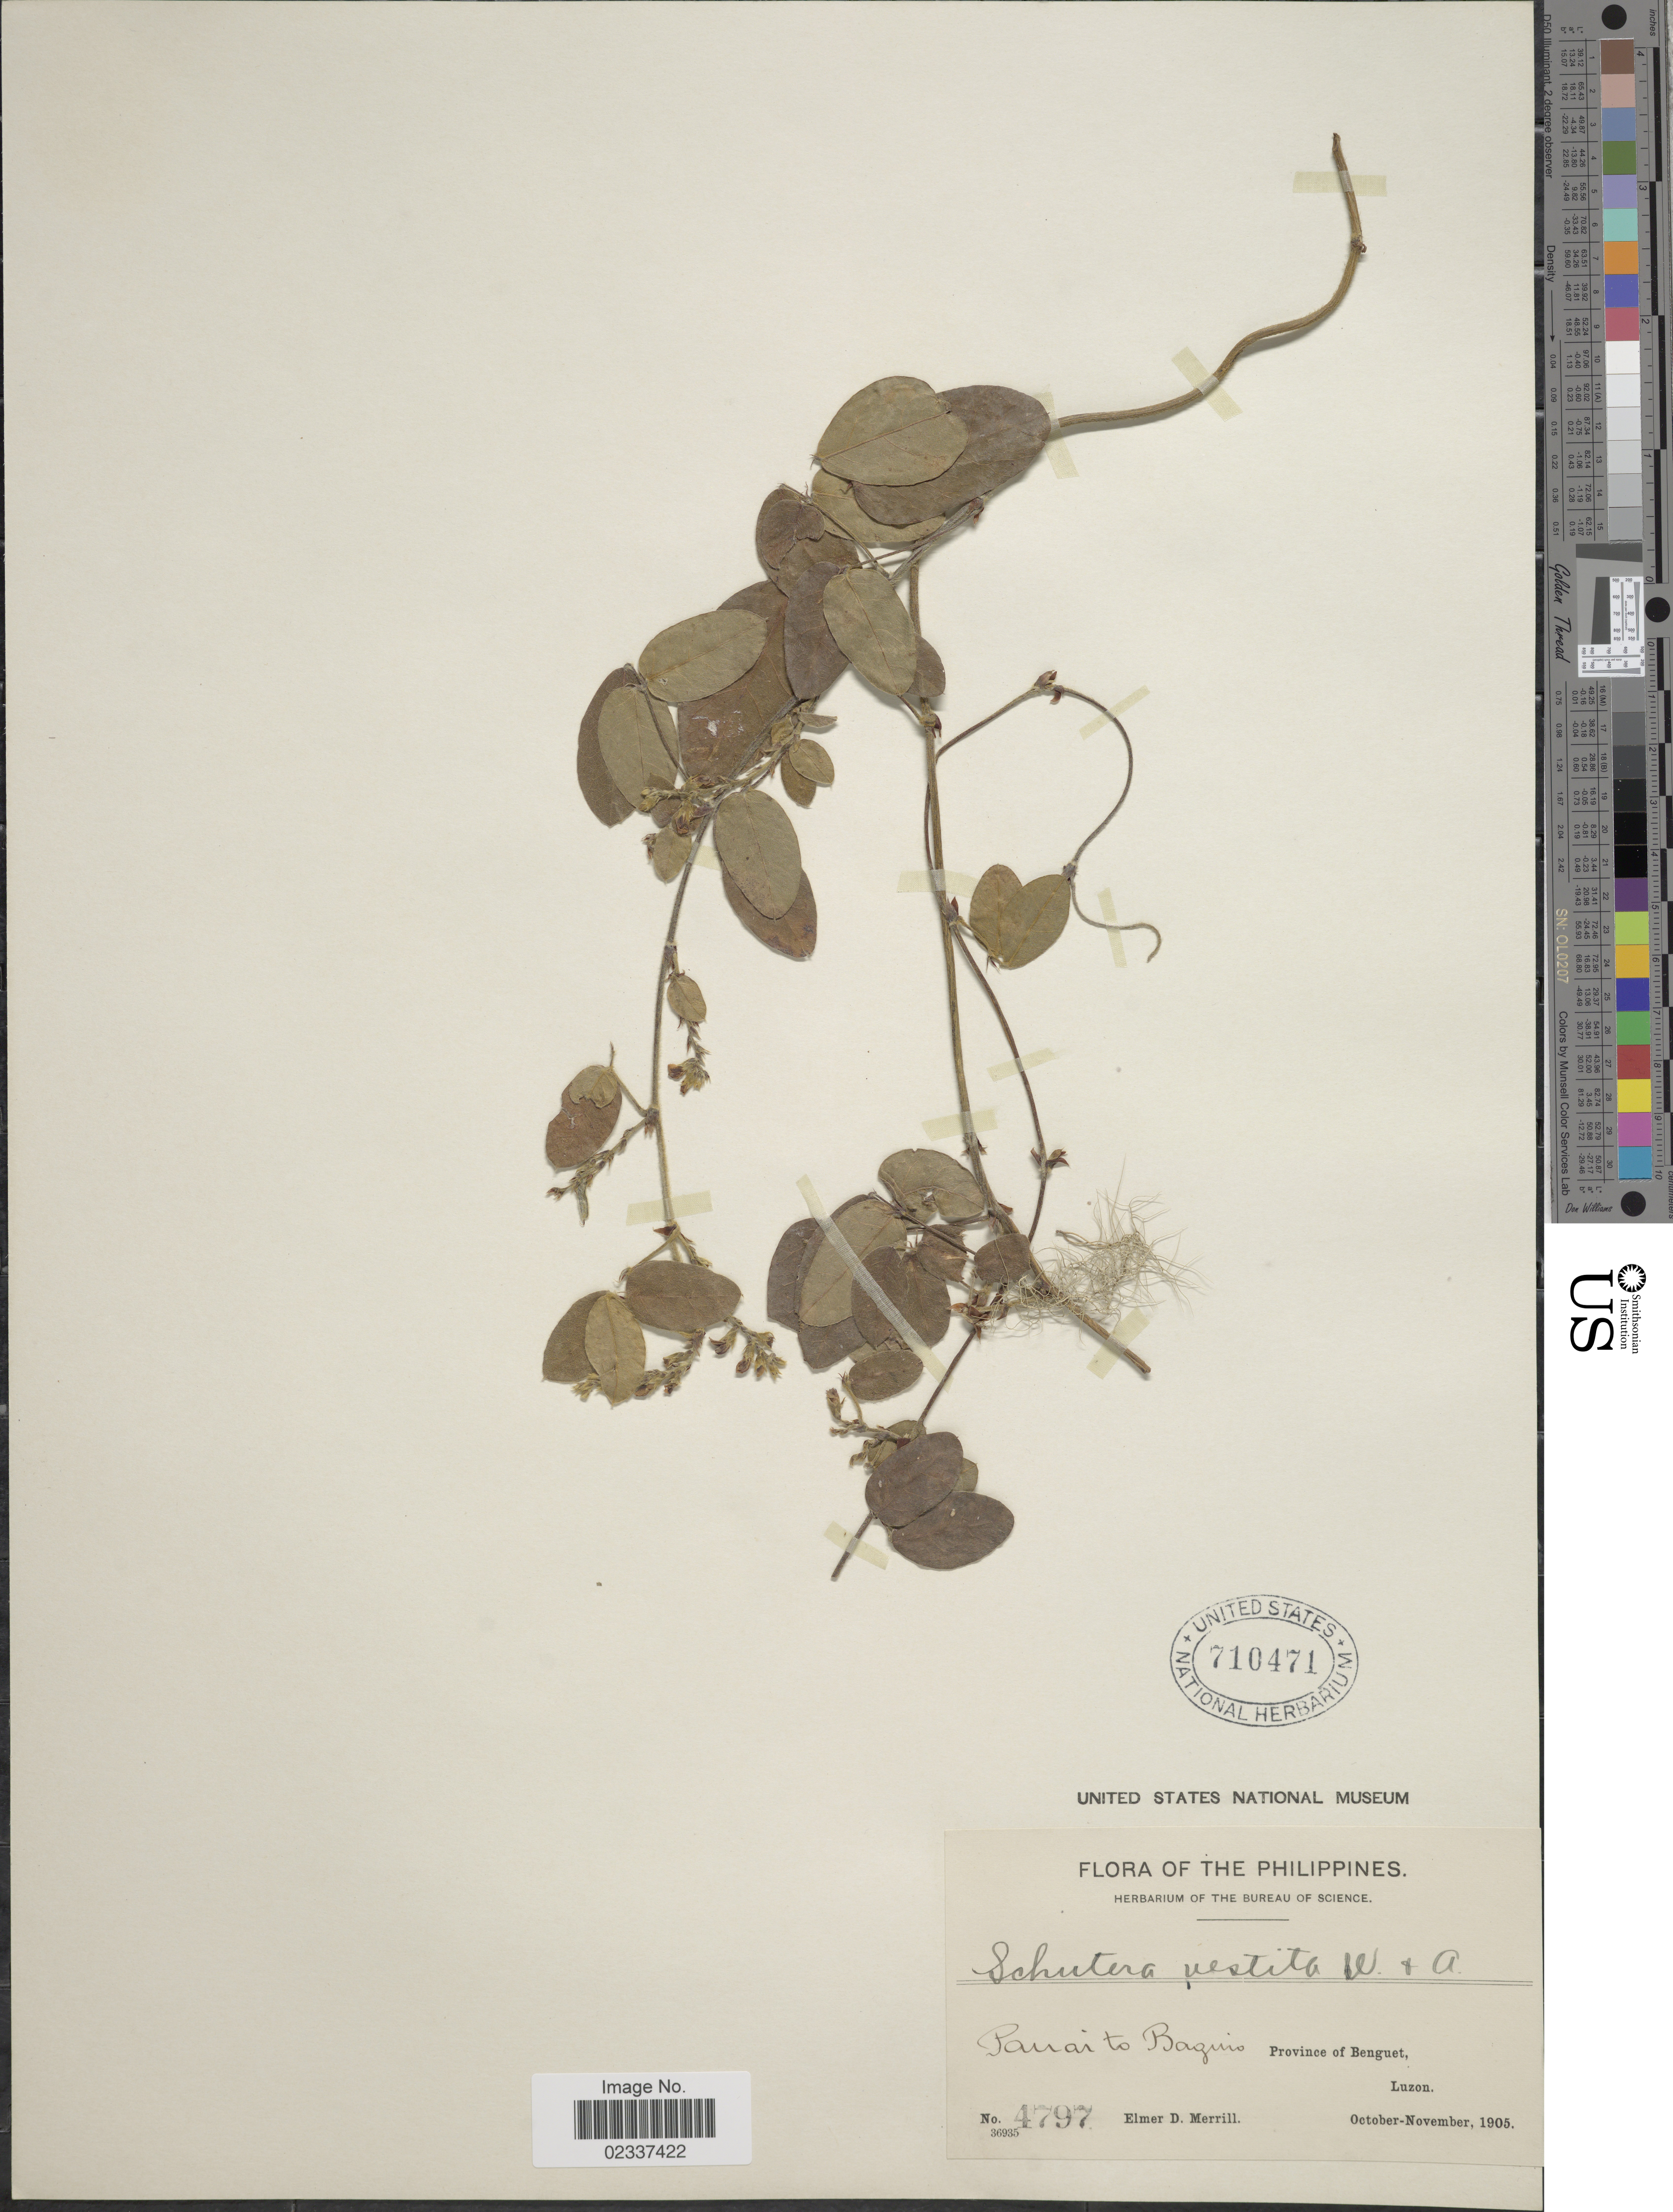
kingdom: Plantae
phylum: Tracheophyta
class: Magnoliopsida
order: Fabales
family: Fabaceae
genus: Shuteria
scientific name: Shuteria vestita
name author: Wight & Arn.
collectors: E. D. Merrill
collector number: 4797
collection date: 1905-10/1905-11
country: Philippines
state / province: Cordillera (Administrative Region)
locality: Panai to Baguio, Province of Benguet, Luzon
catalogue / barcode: US 710471